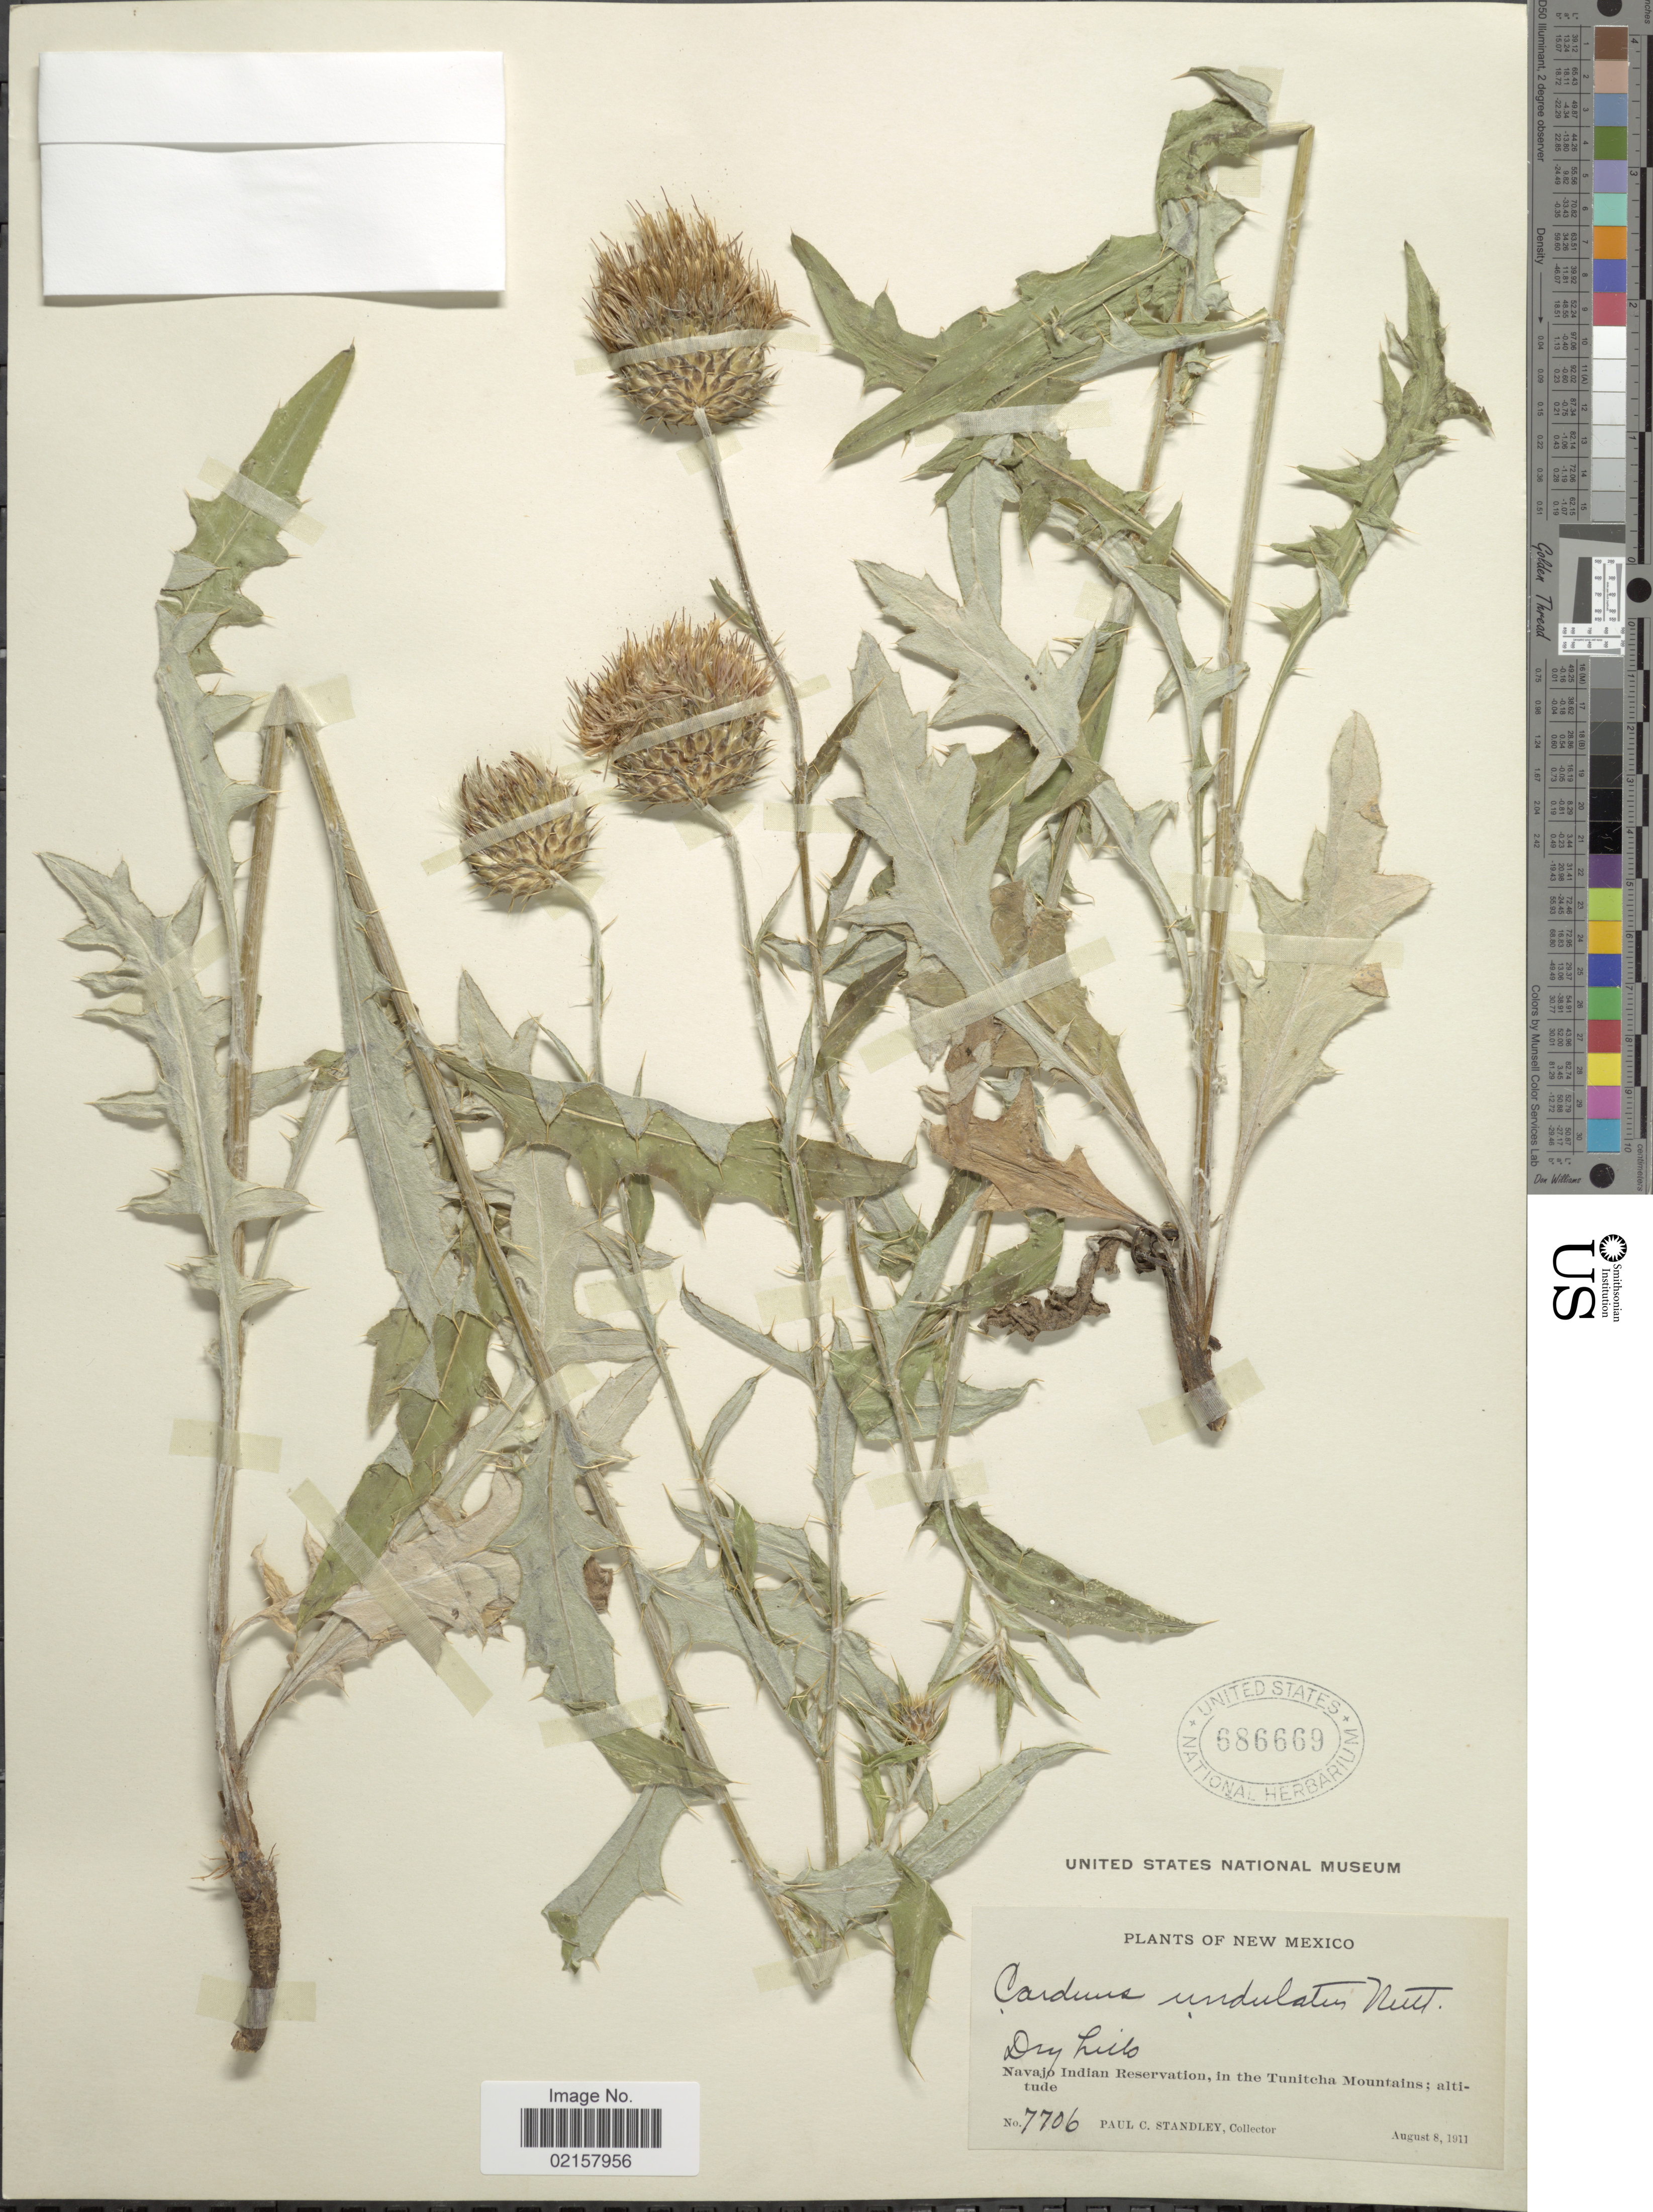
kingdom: Plantae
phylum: Tracheophyta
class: Magnoliopsida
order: Asterales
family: Asteraceae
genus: Cirsium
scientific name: Cirsium undulatum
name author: (Nutt.) Spreng.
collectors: P. C. Standley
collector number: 7706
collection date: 1911-08-08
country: United States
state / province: New Mexico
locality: Dry hills, Navajo Indian Reservation, in the Tunitcha Mountains.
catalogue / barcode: US 686669